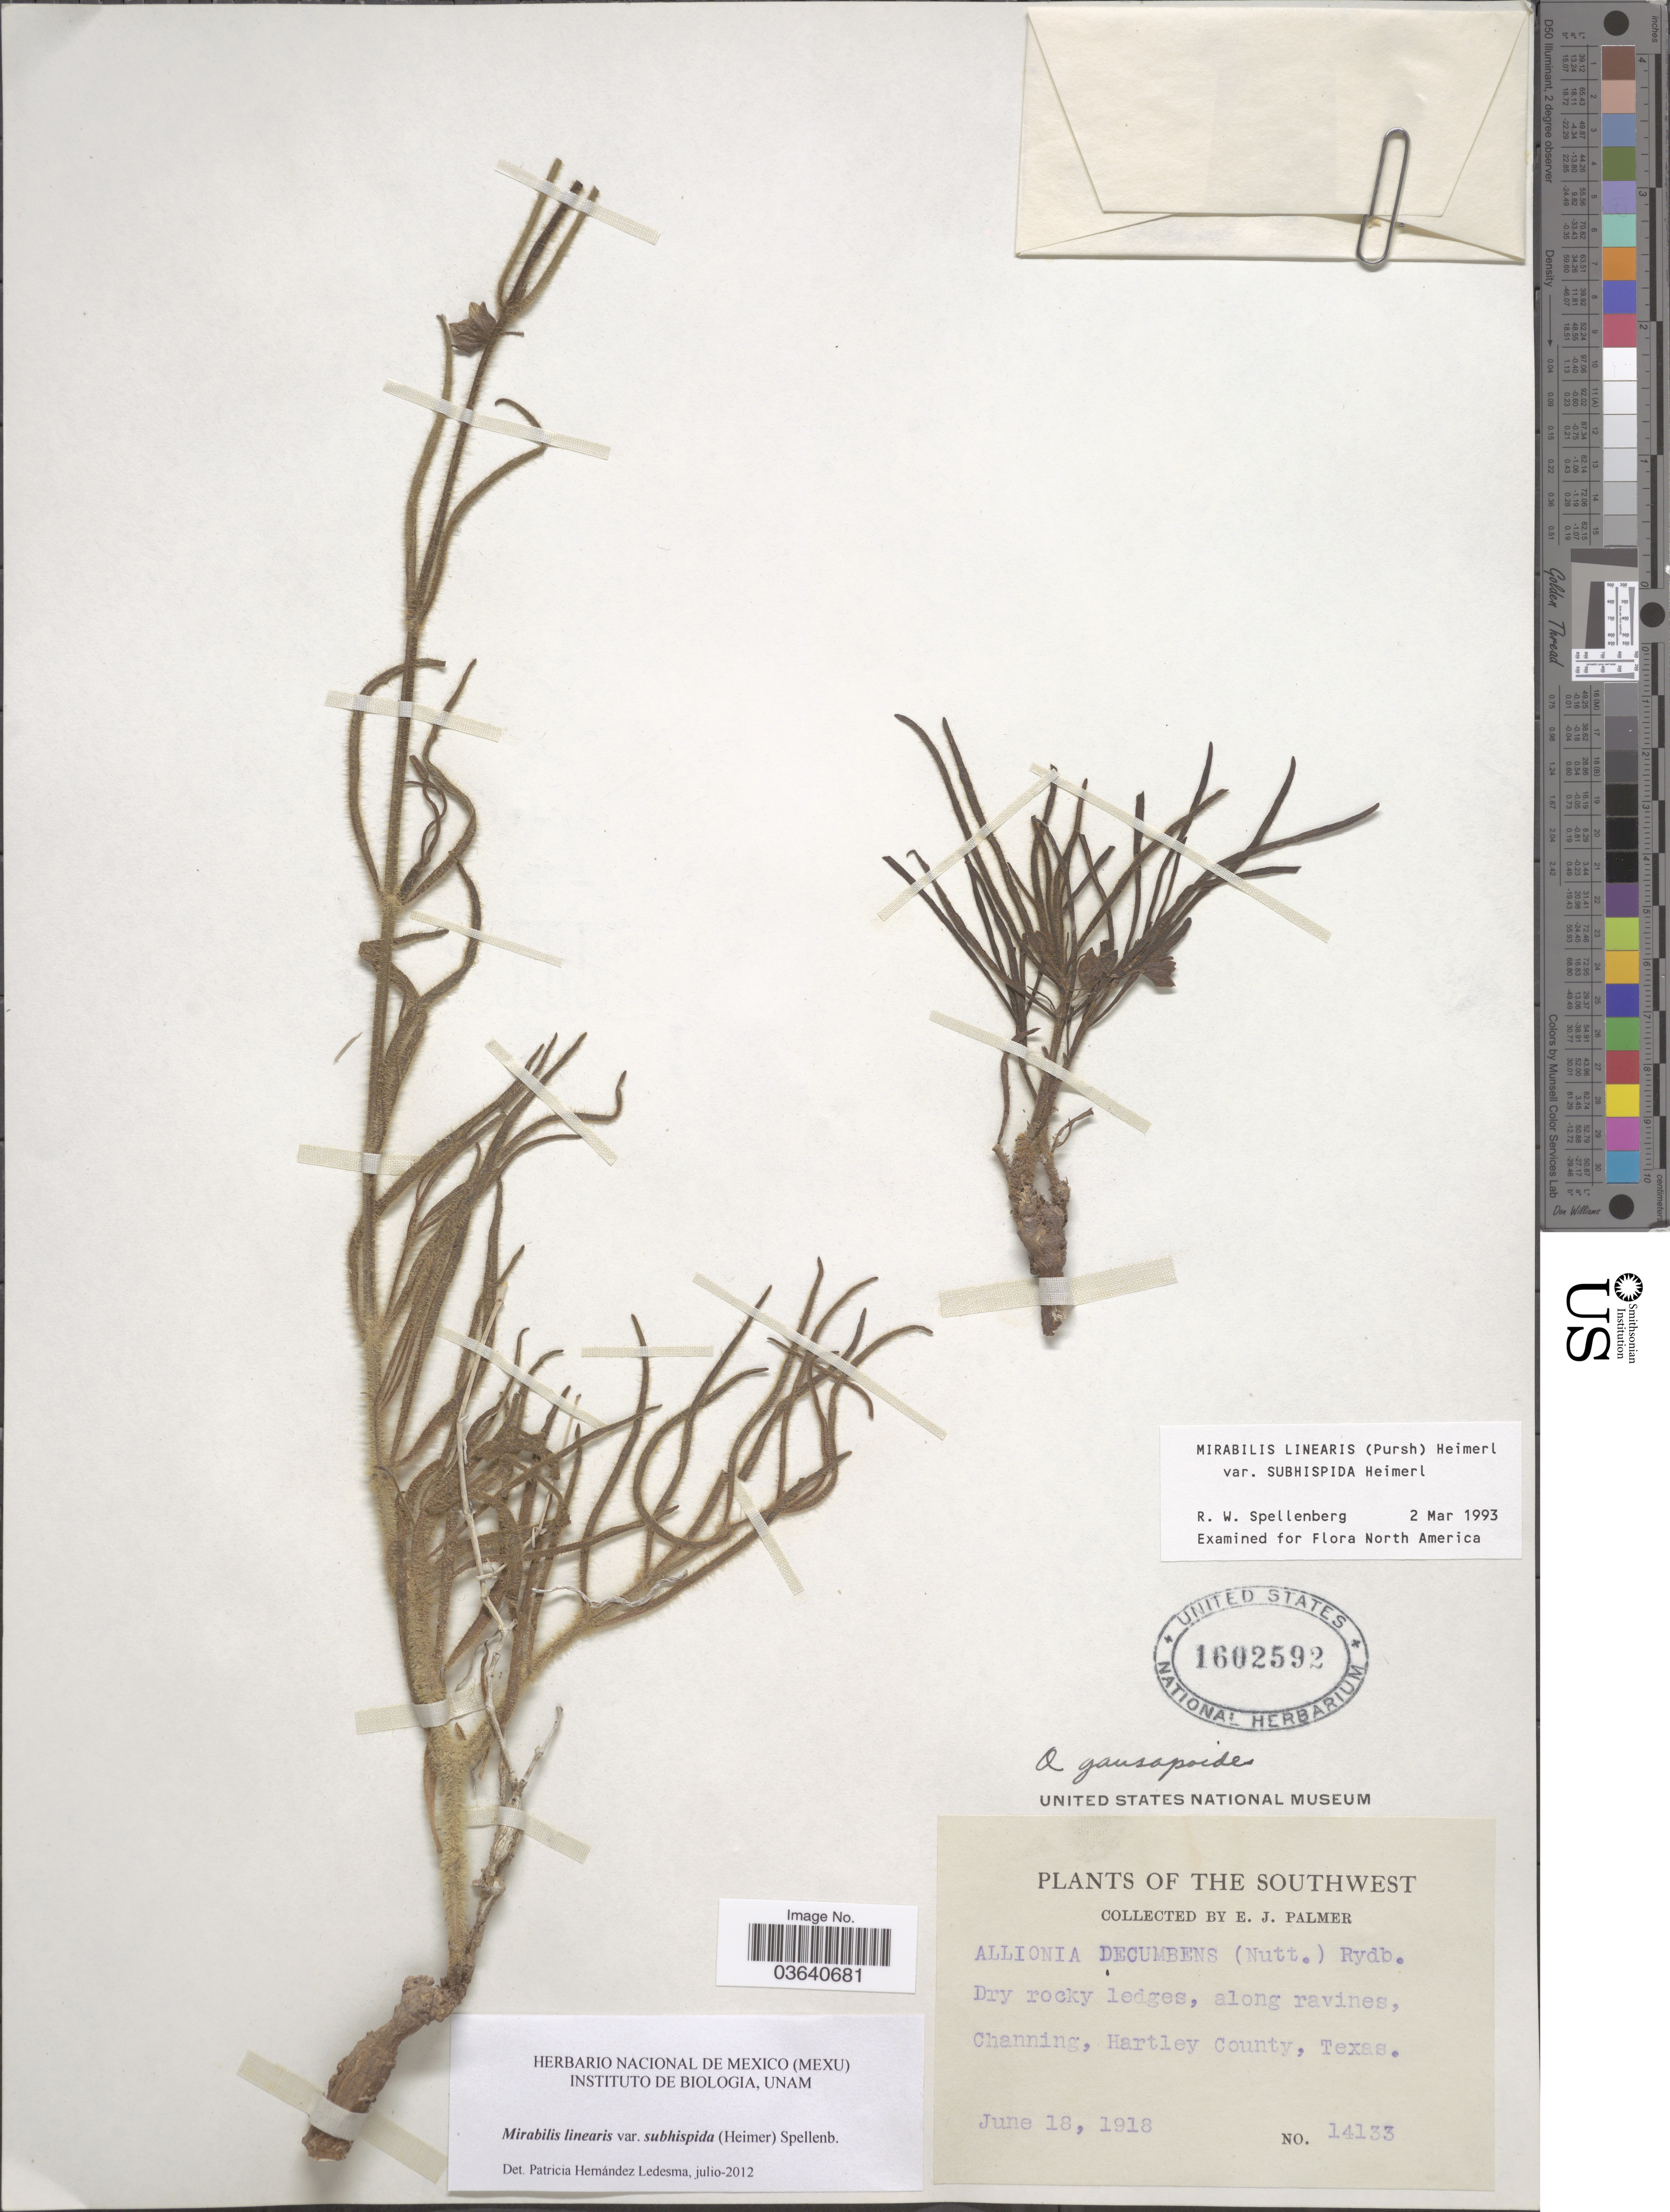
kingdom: Plantae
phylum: Tracheophyta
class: Magnoliopsida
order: Caryophyllales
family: Nyctaginaceae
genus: Mirabilis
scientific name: Mirabilis linearis var. decipiens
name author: (Standl.) S.L. Welsh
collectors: E. J. Palmer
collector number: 14133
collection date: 1918-06-18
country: United States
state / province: Texas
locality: The Southwest. Dry rocky ledges, along ravines, Channing, Hartley County.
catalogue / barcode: US 1602592